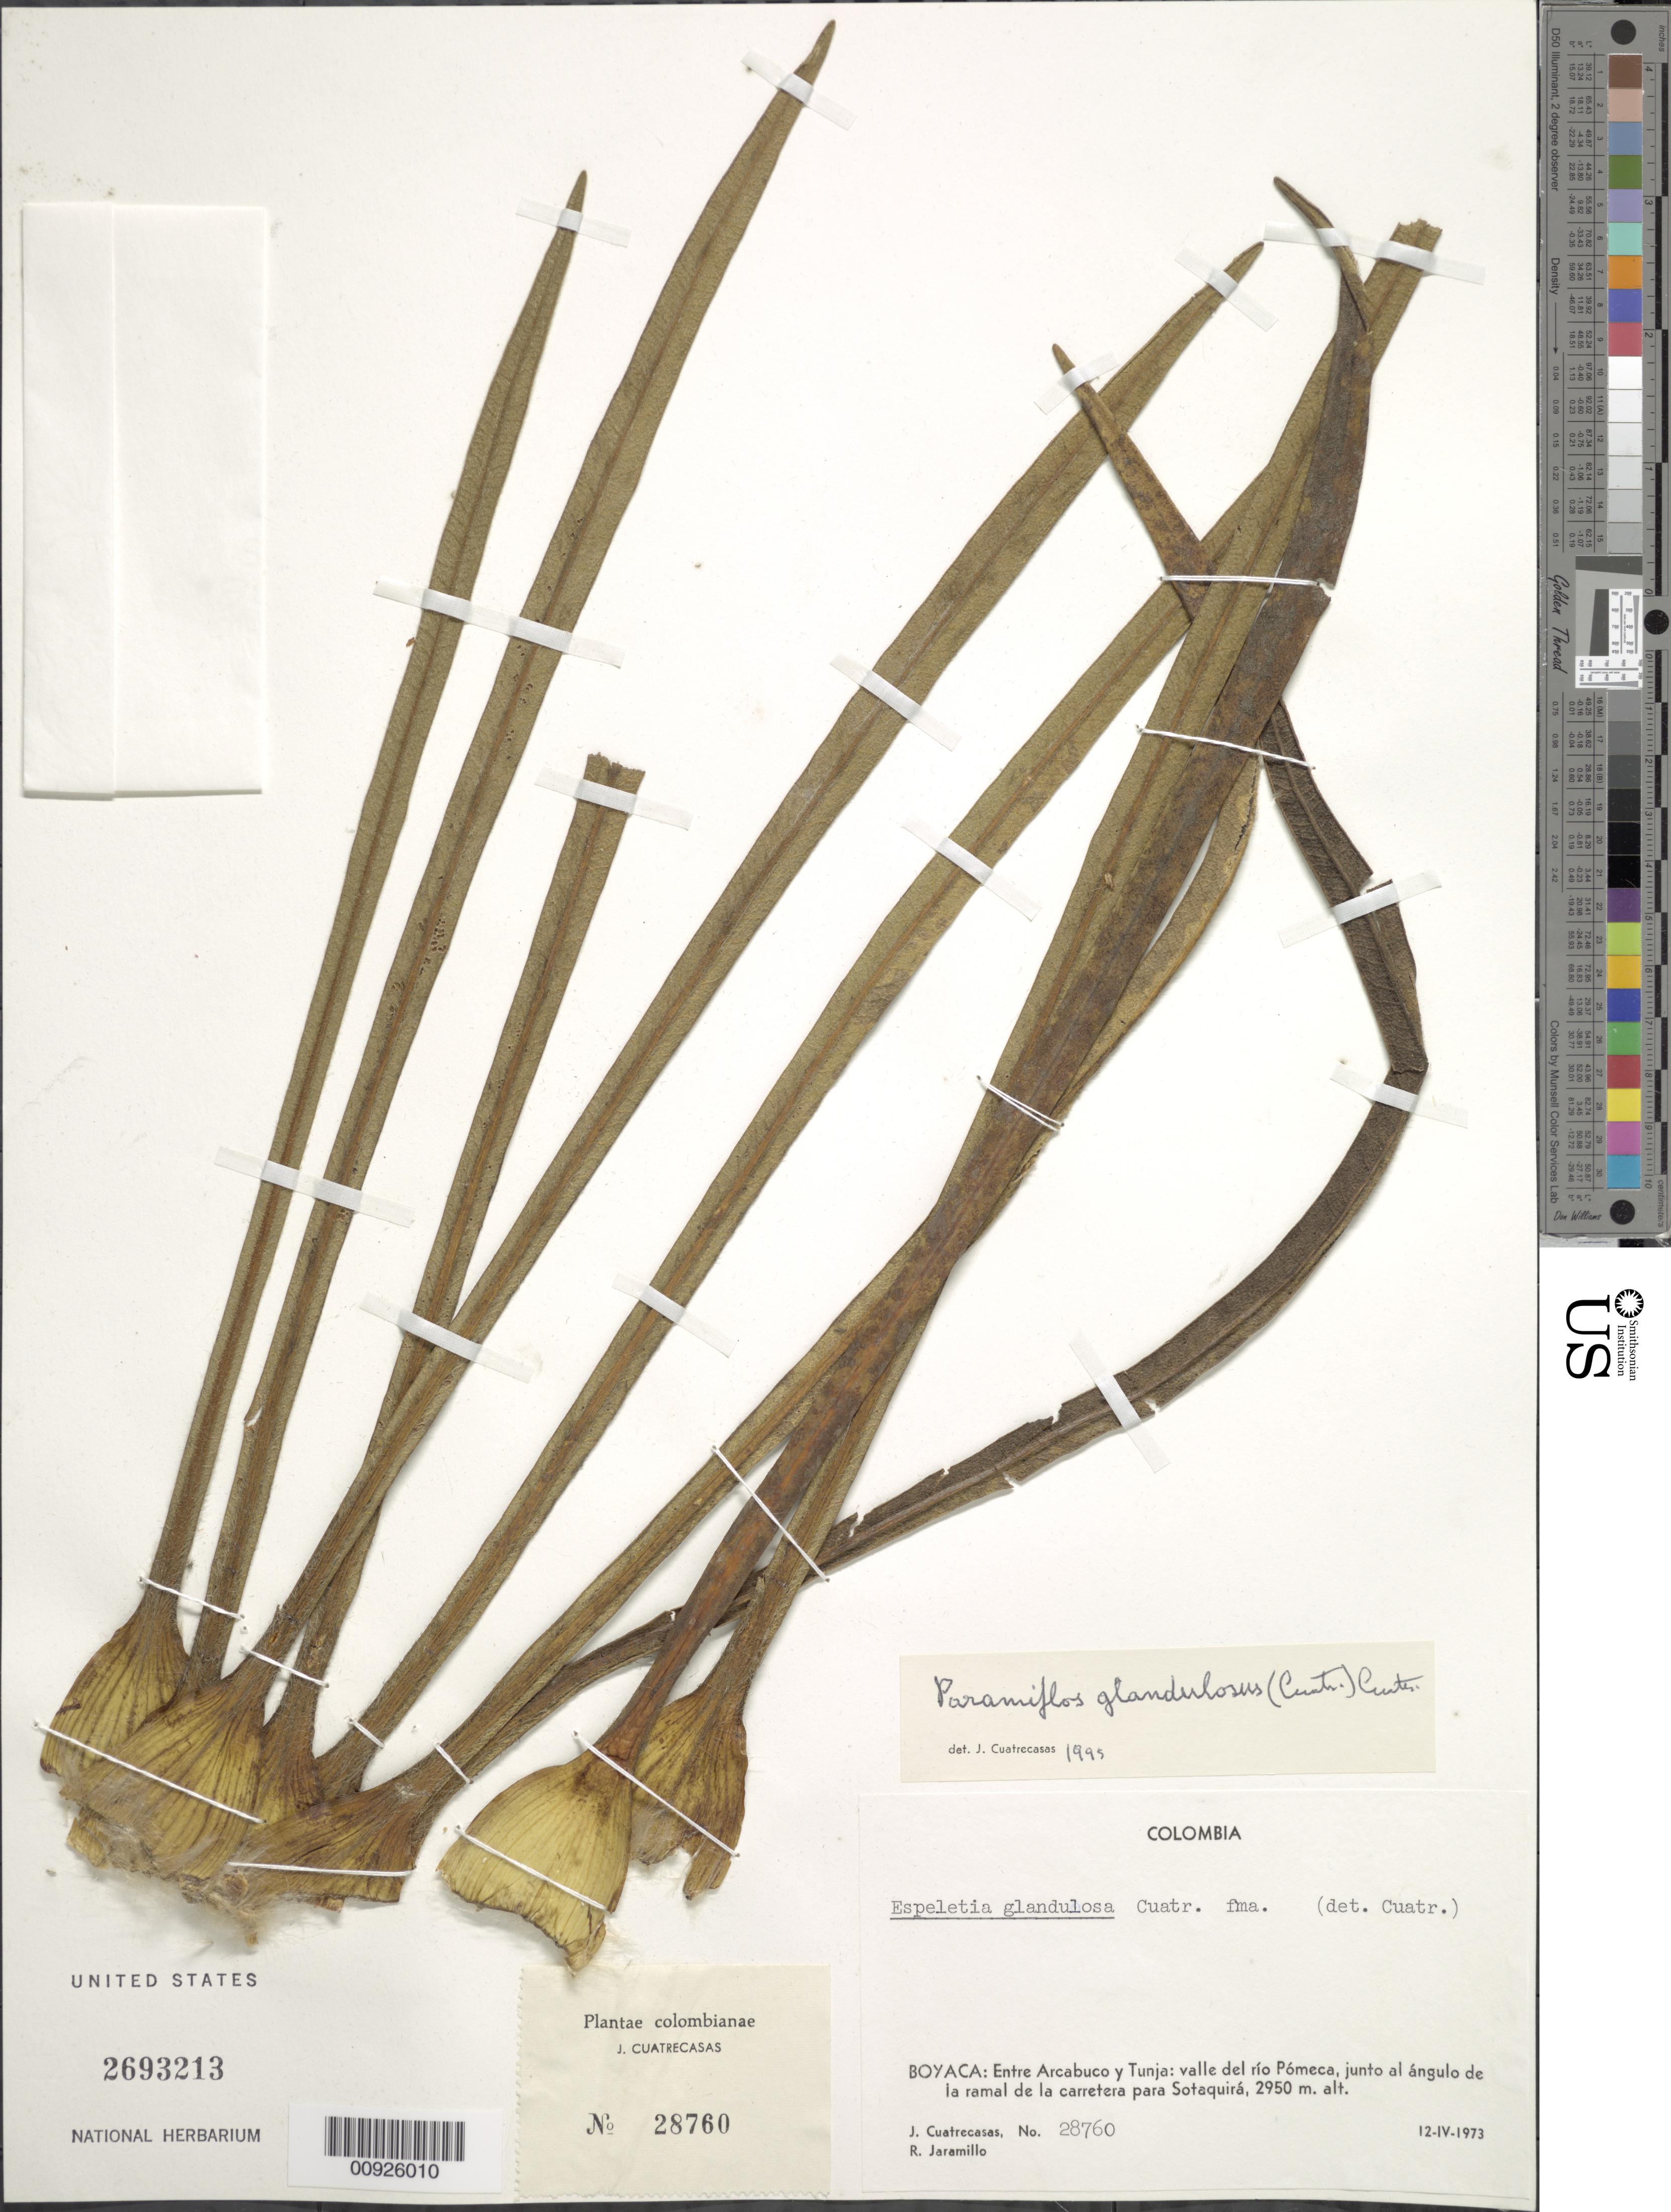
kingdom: Plantae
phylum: Tracheophyta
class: Magnoliopsida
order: Asterales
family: Asteraceae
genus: Paramiflos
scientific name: Paramiflos glandulosus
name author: (Cuatrec.) Cuatrec.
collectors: J. Cuatrecasas & R. Jaramillo M.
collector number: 28760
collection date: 1973-04-12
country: Colombia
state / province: Boyacá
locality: Entre Arcabuco y Tunja, valle del Río Pómeca, junto al ángulo de la ramal de la carretera para Sotaquirá.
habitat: Es frecuente en las pendientes faldas de ambos flancos del valle.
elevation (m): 2950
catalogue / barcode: US 2693213